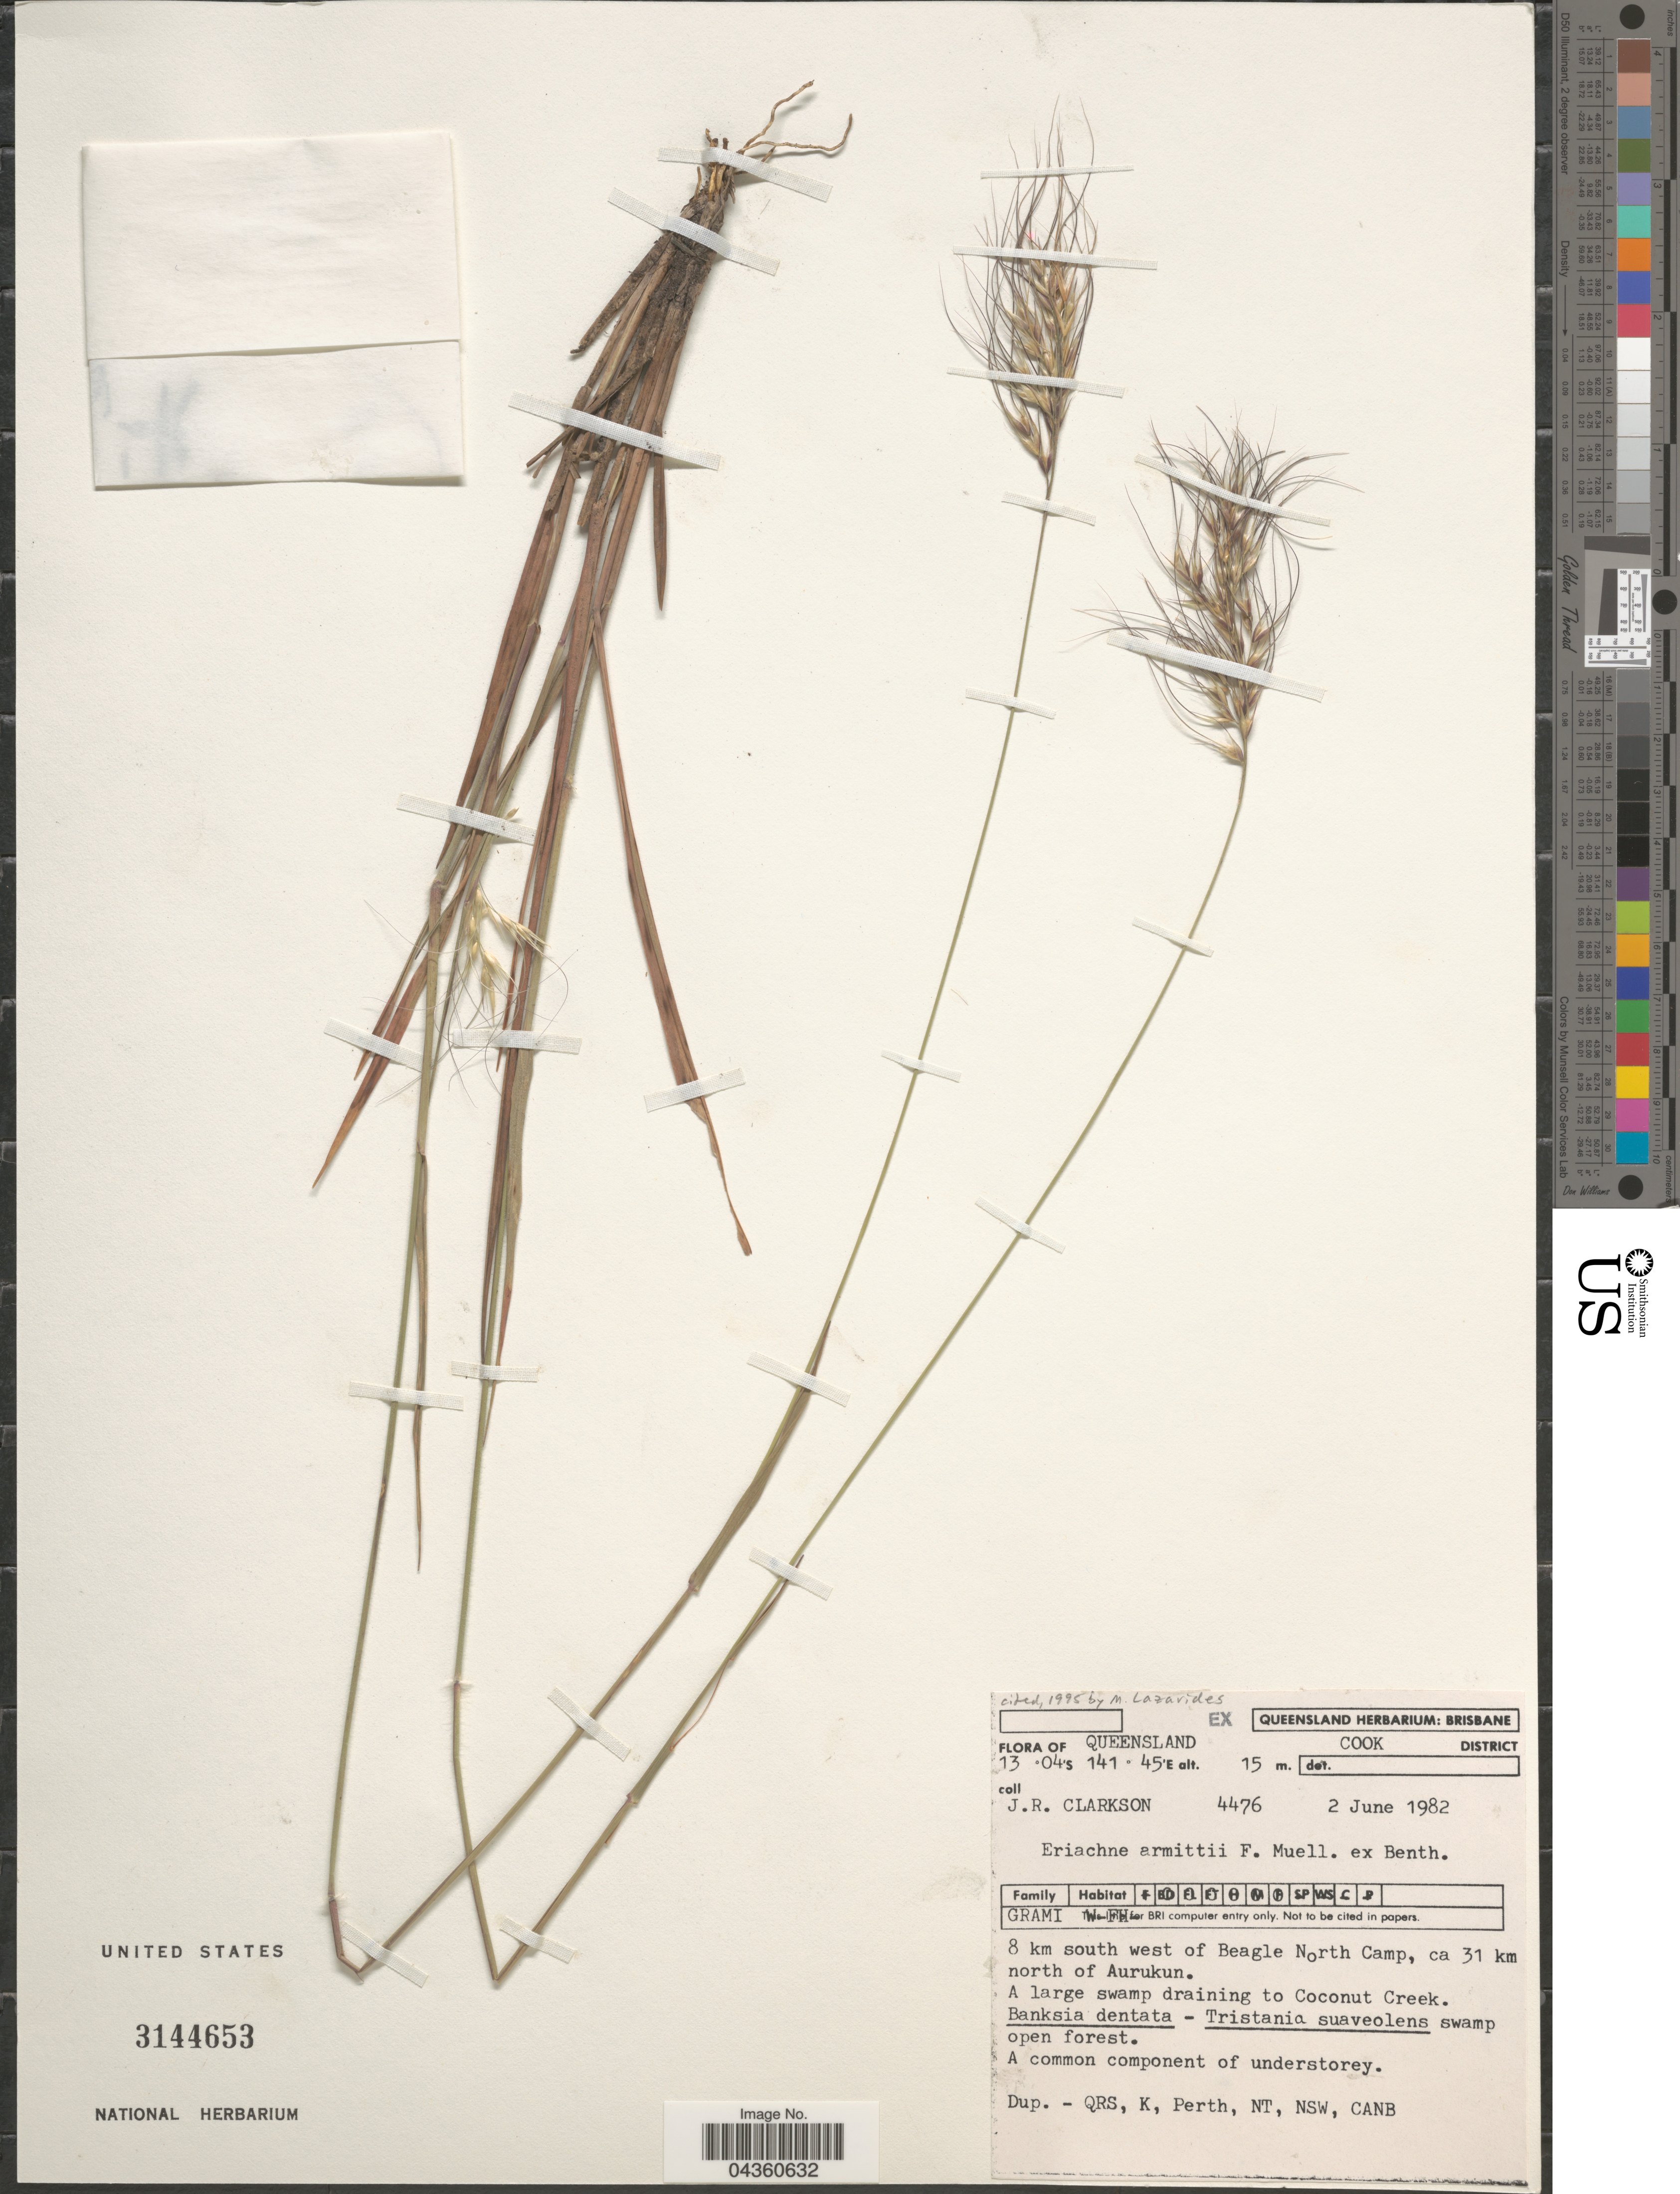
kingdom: Plantae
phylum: Tracheophyta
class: Liliopsida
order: Poales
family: Poaceae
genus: Eriachne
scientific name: Eriachne armitii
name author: F. Muell. ex Benth.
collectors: J. Clarkson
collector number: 4476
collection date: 1982-06-02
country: Australia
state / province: Queensland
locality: Cook District. 8 km south west of Beagle North Camp, ca 31 km north of Aurukun. A large swamp draining to Coconut Creek.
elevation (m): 15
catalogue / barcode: US 3144653